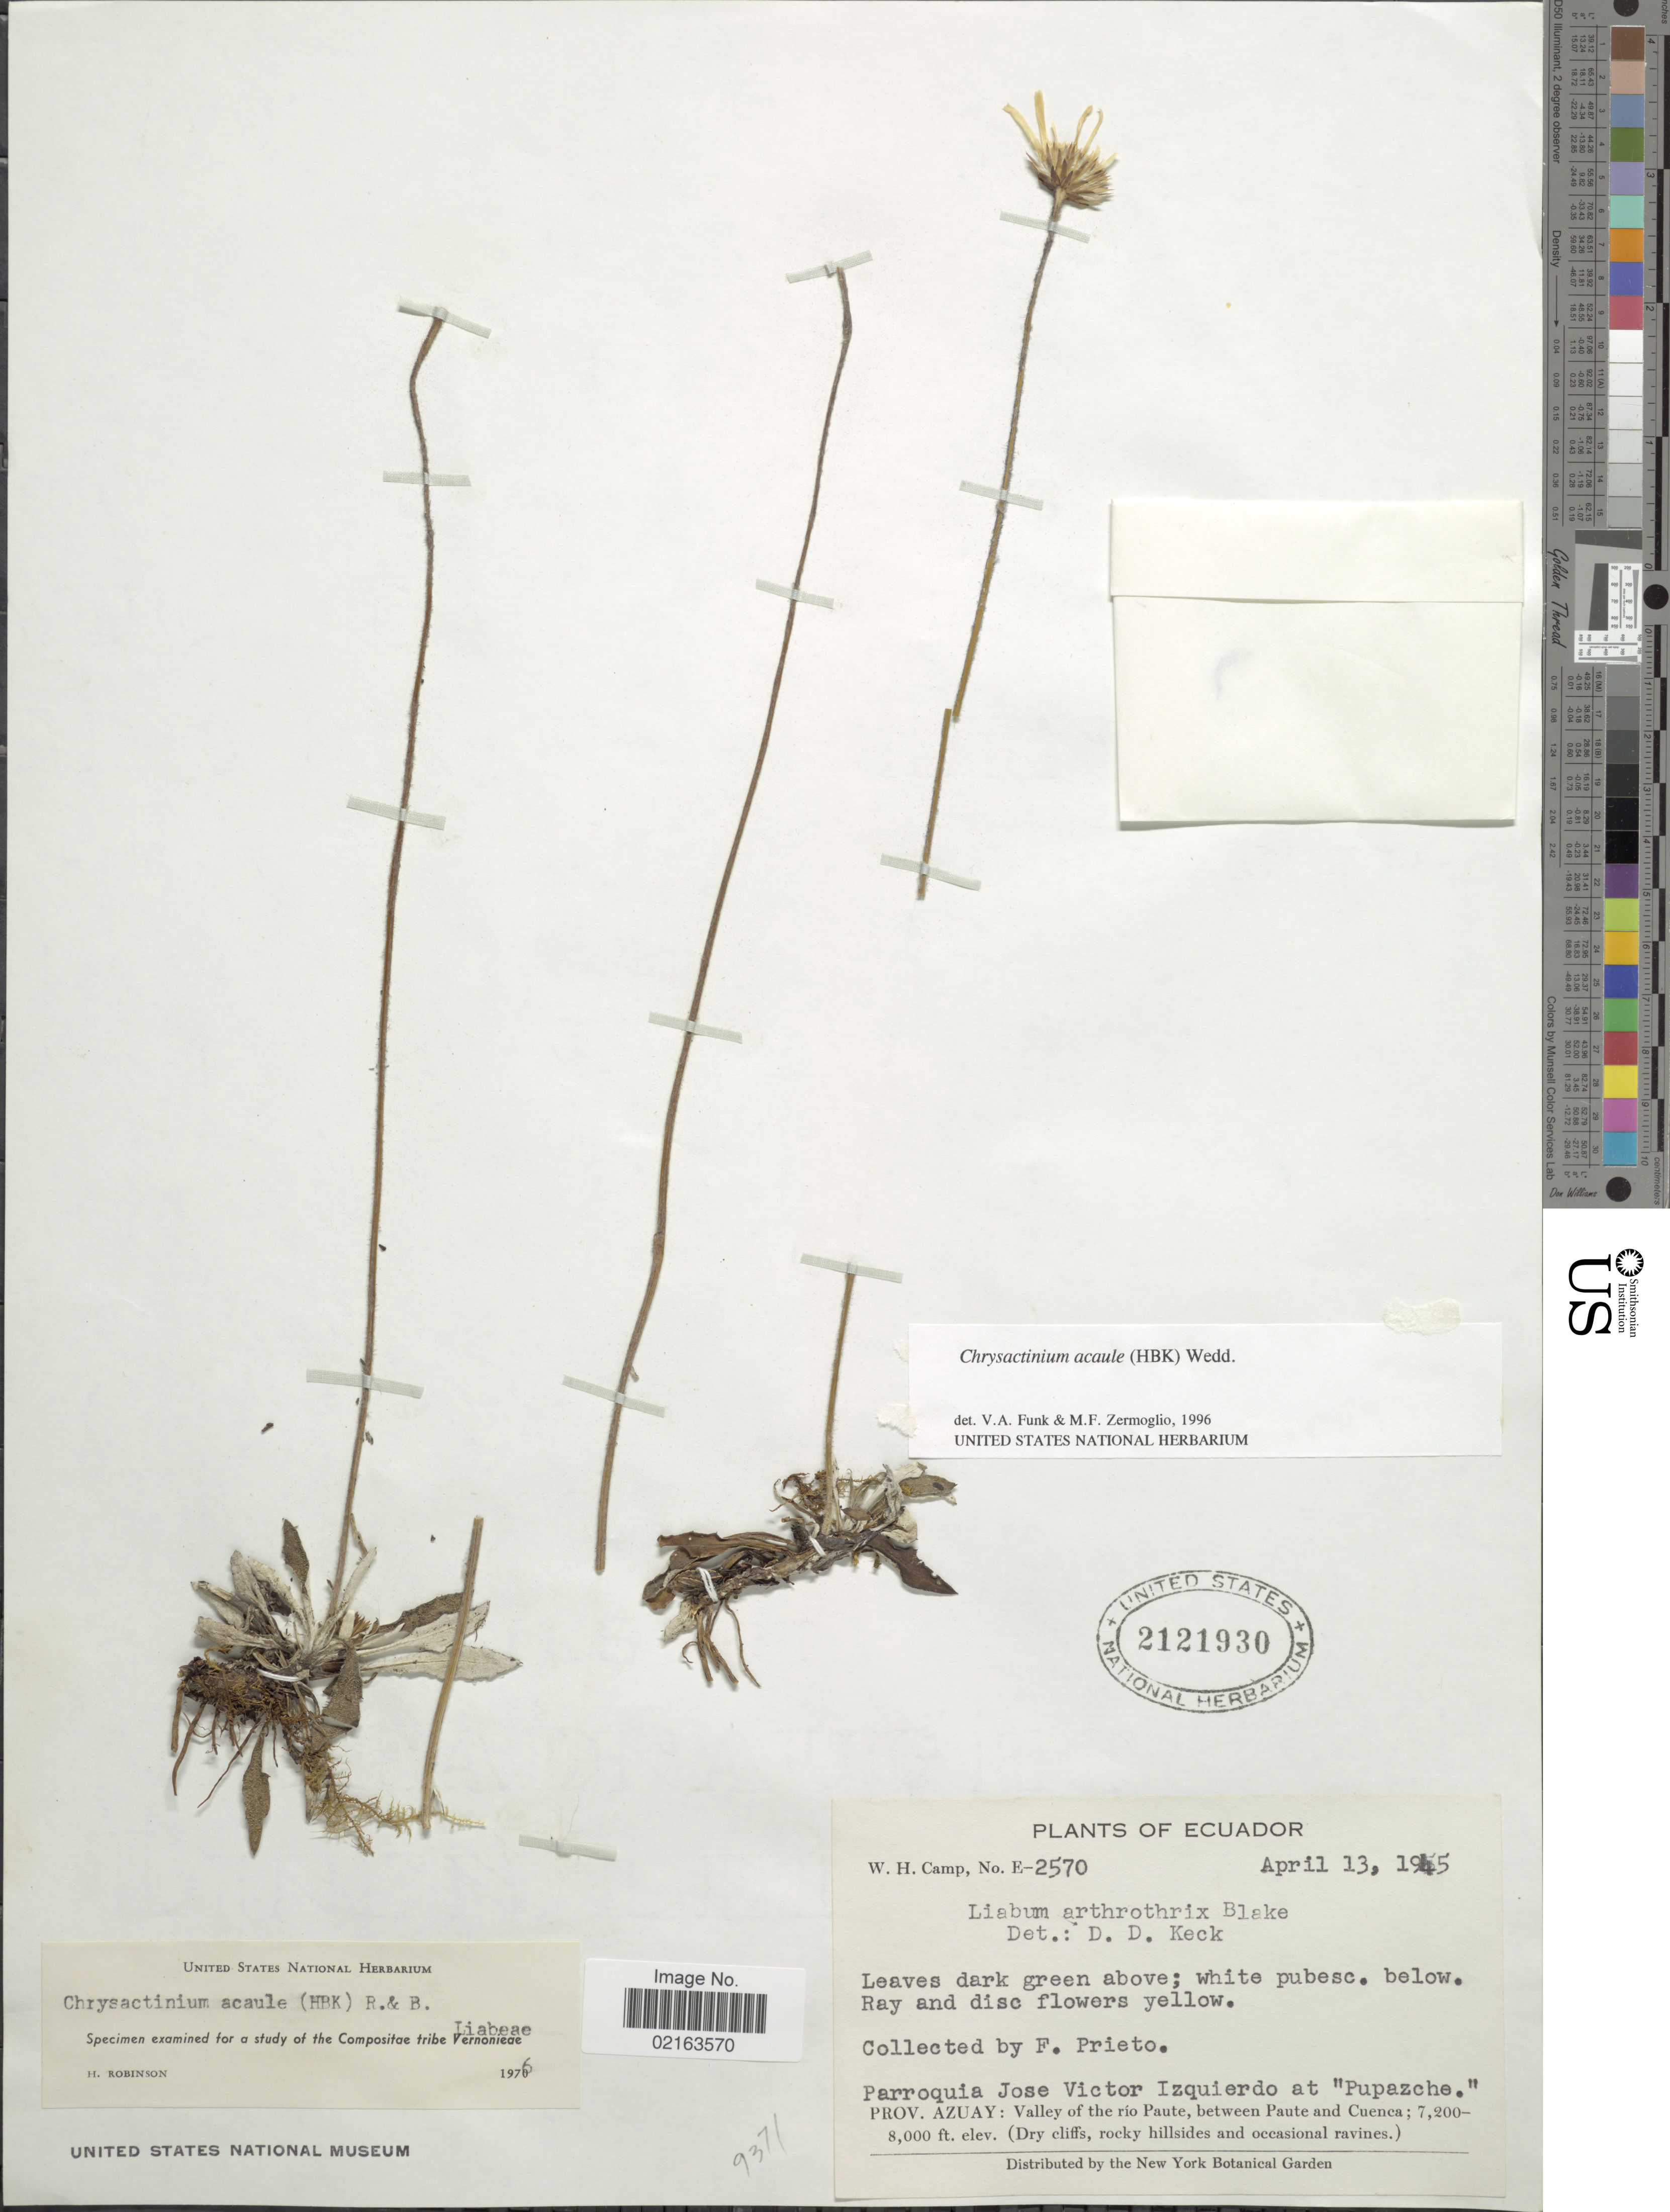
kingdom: Plantae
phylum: Tracheophyta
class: Magnoliopsida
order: Asterales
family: Asteraceae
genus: Chrysactinium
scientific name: Chrysactinium acaule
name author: (Kunth) Wedd.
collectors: F. Prieto & W. H. Camp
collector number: E-2570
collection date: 1945-04-13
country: Ecuador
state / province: Azuay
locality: Parroquia Jose Victor Izquierdo at "Pupazche". Prov. Azuay: Valley of the río Paute, between Paute and Cuenca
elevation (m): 2195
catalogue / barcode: US 2121930